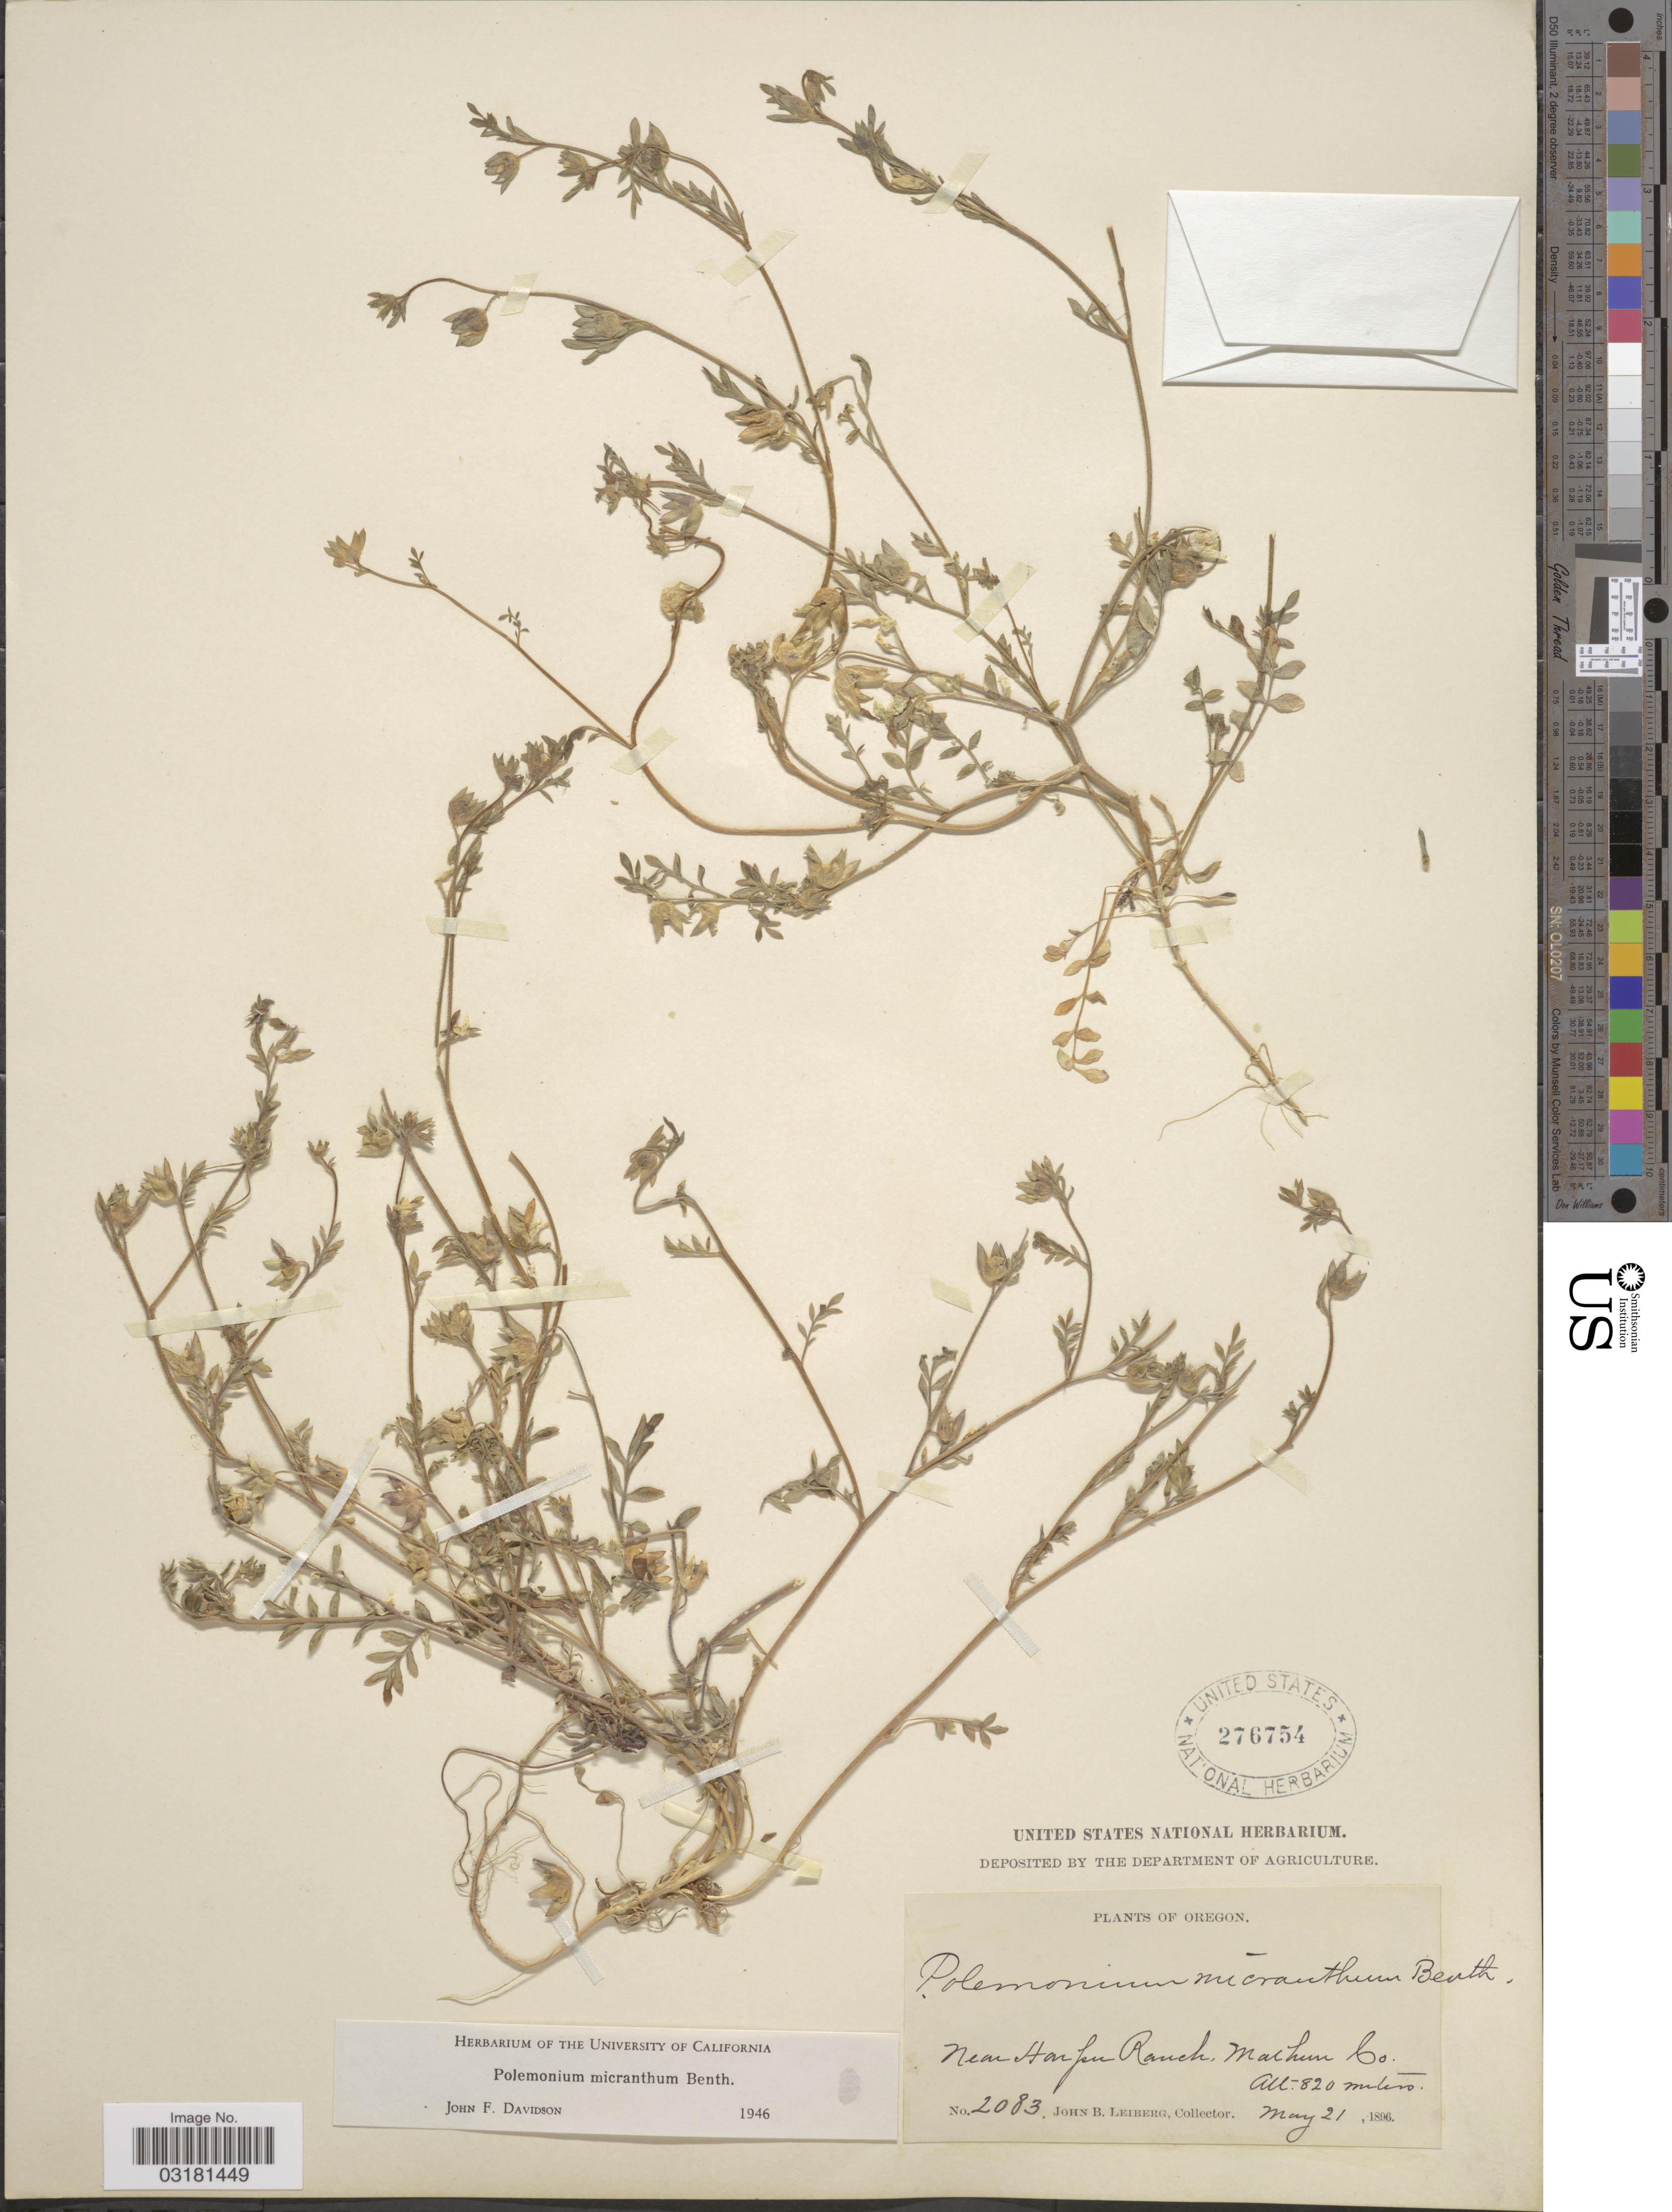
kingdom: Plantae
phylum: Tracheophyta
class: Magnoliopsida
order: Ericales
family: Polemoniaceae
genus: Polemonium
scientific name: Polemonium micranthum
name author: Benth.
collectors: J. Leiberg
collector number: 2083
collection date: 1896-05-21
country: United States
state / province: Oregon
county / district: Malheur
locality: Near Harper Ranch, Malheur Co.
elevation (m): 820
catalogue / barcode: US 276754